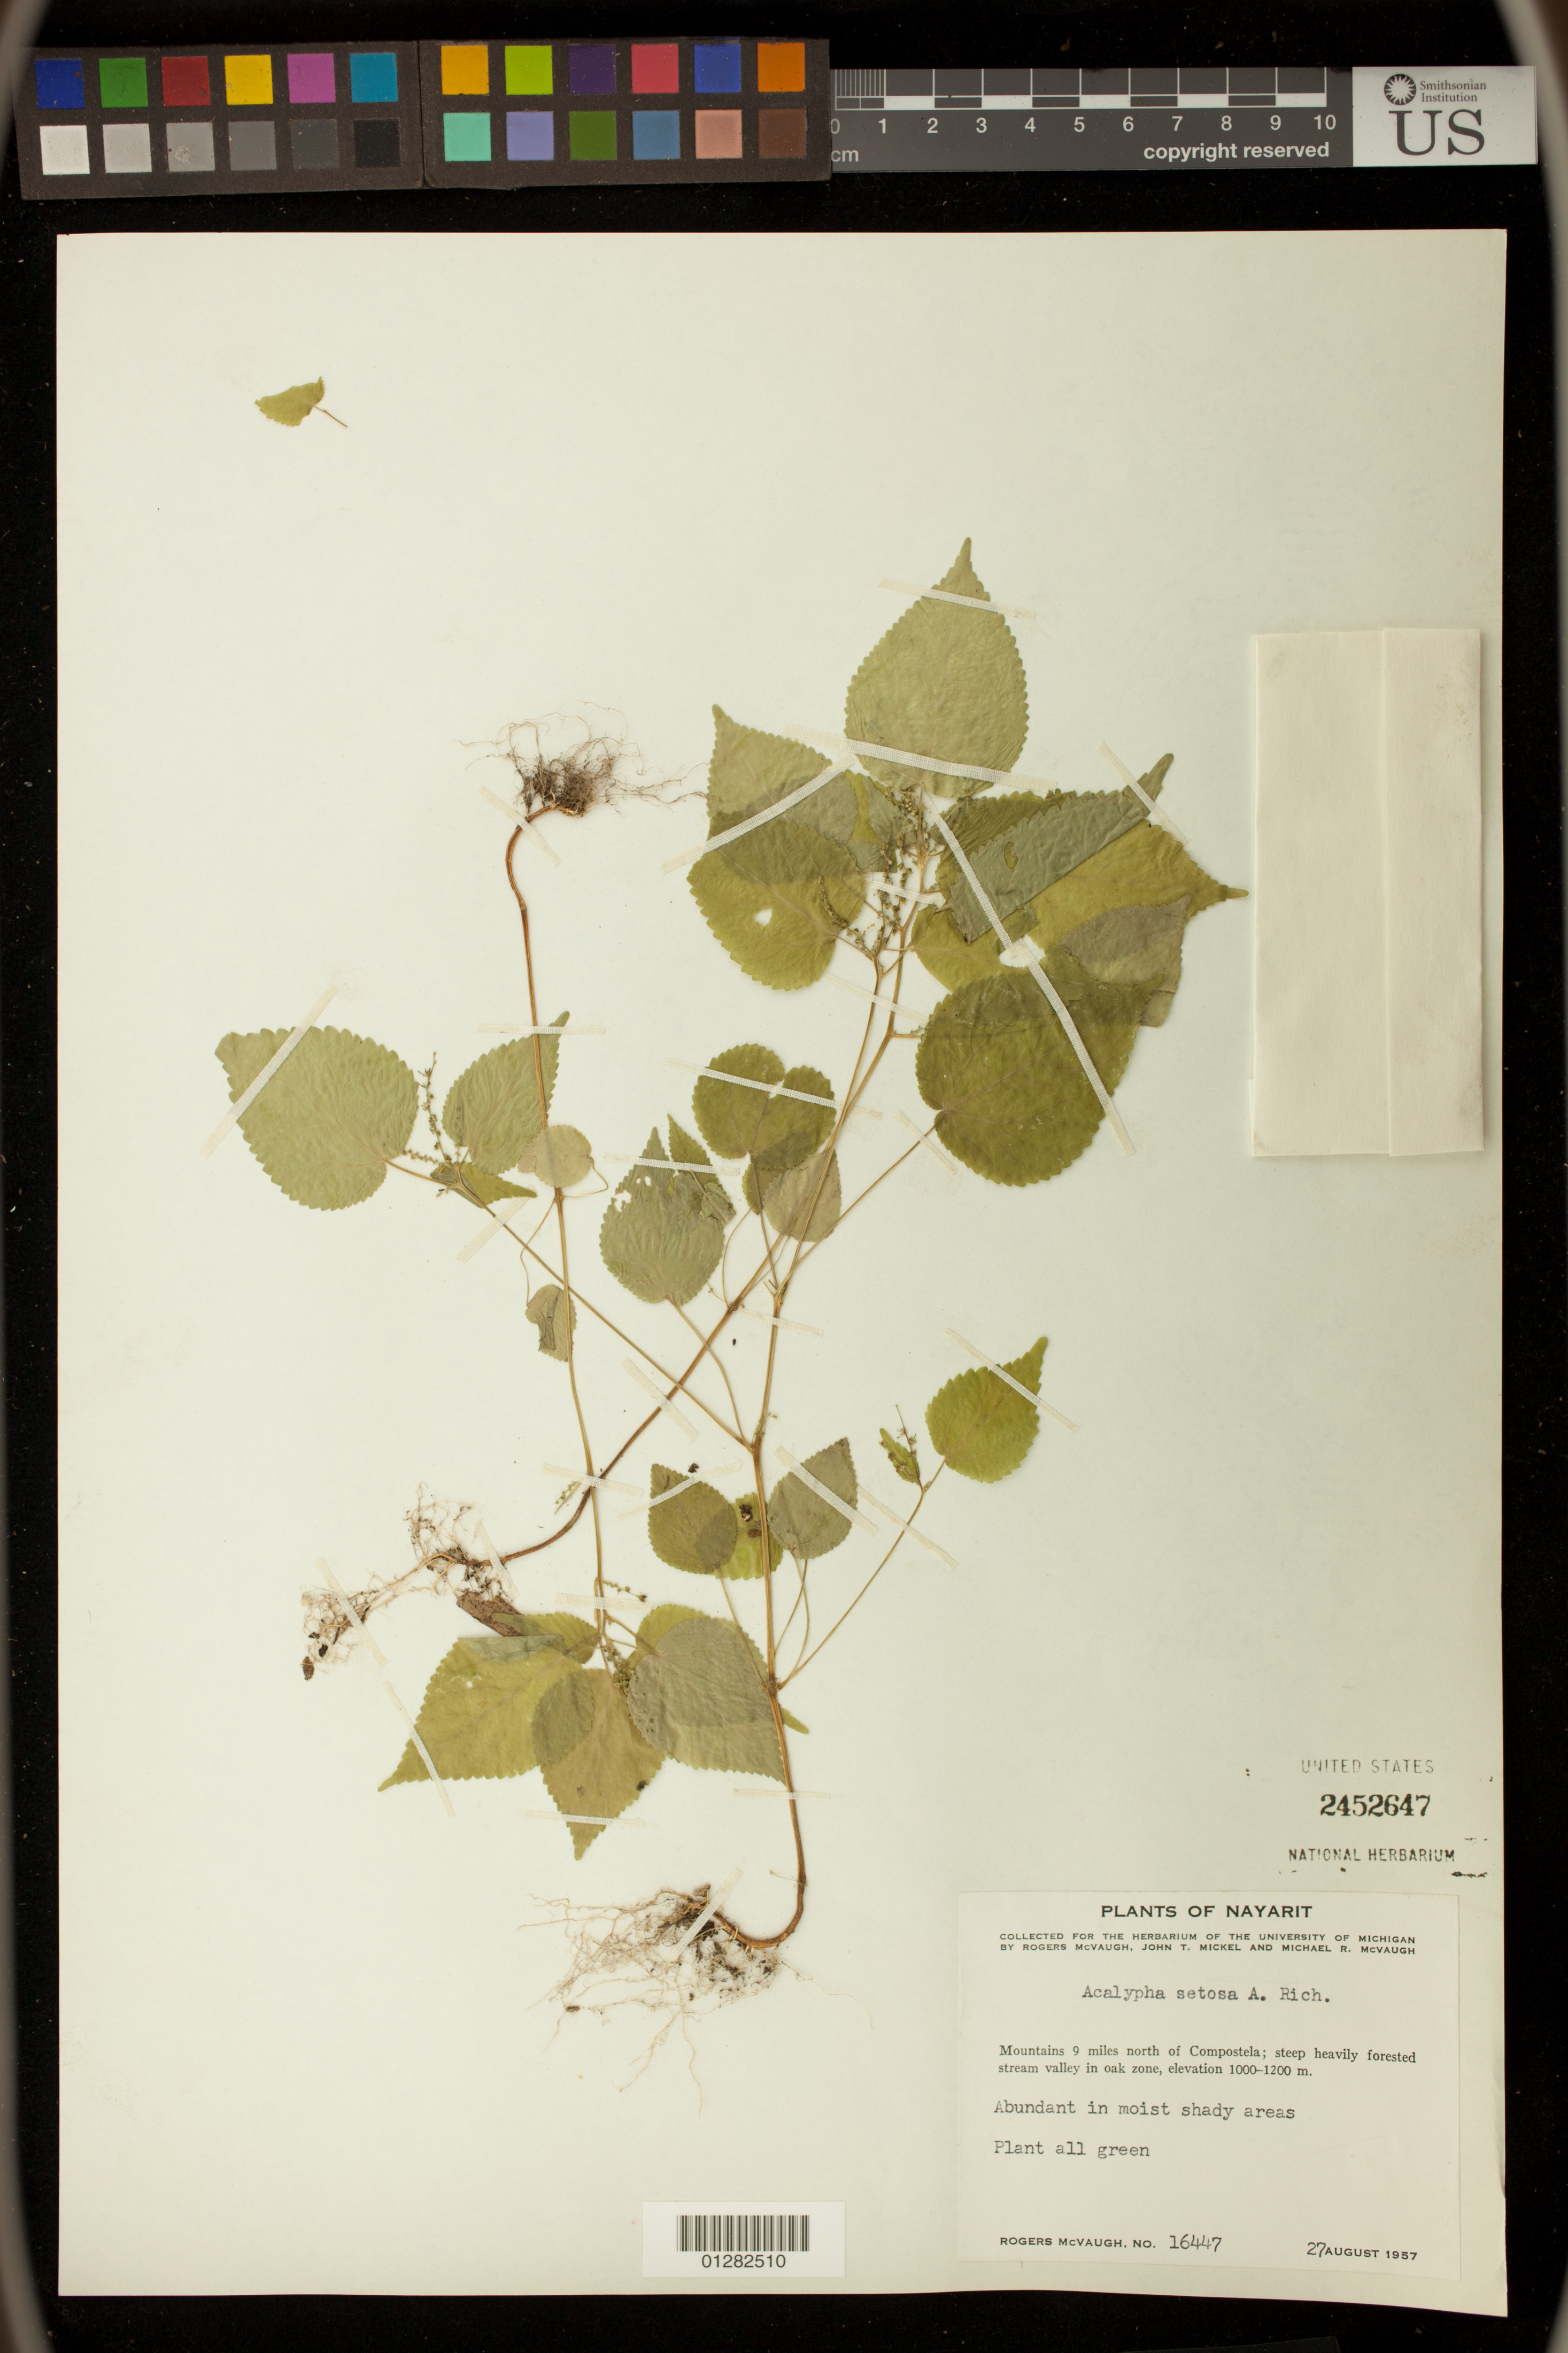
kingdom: Plantae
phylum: Tracheophyta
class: Magnoliopsida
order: Malpighiales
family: Euphorbiaceae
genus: Acalypha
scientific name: Acalypha setosa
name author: A. Rich.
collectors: I. W. Knobloch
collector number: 16447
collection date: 1957-08-27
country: Mexico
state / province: Nayarit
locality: Mountains 9 miles north of Compostela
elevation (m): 1000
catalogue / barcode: US 2452647